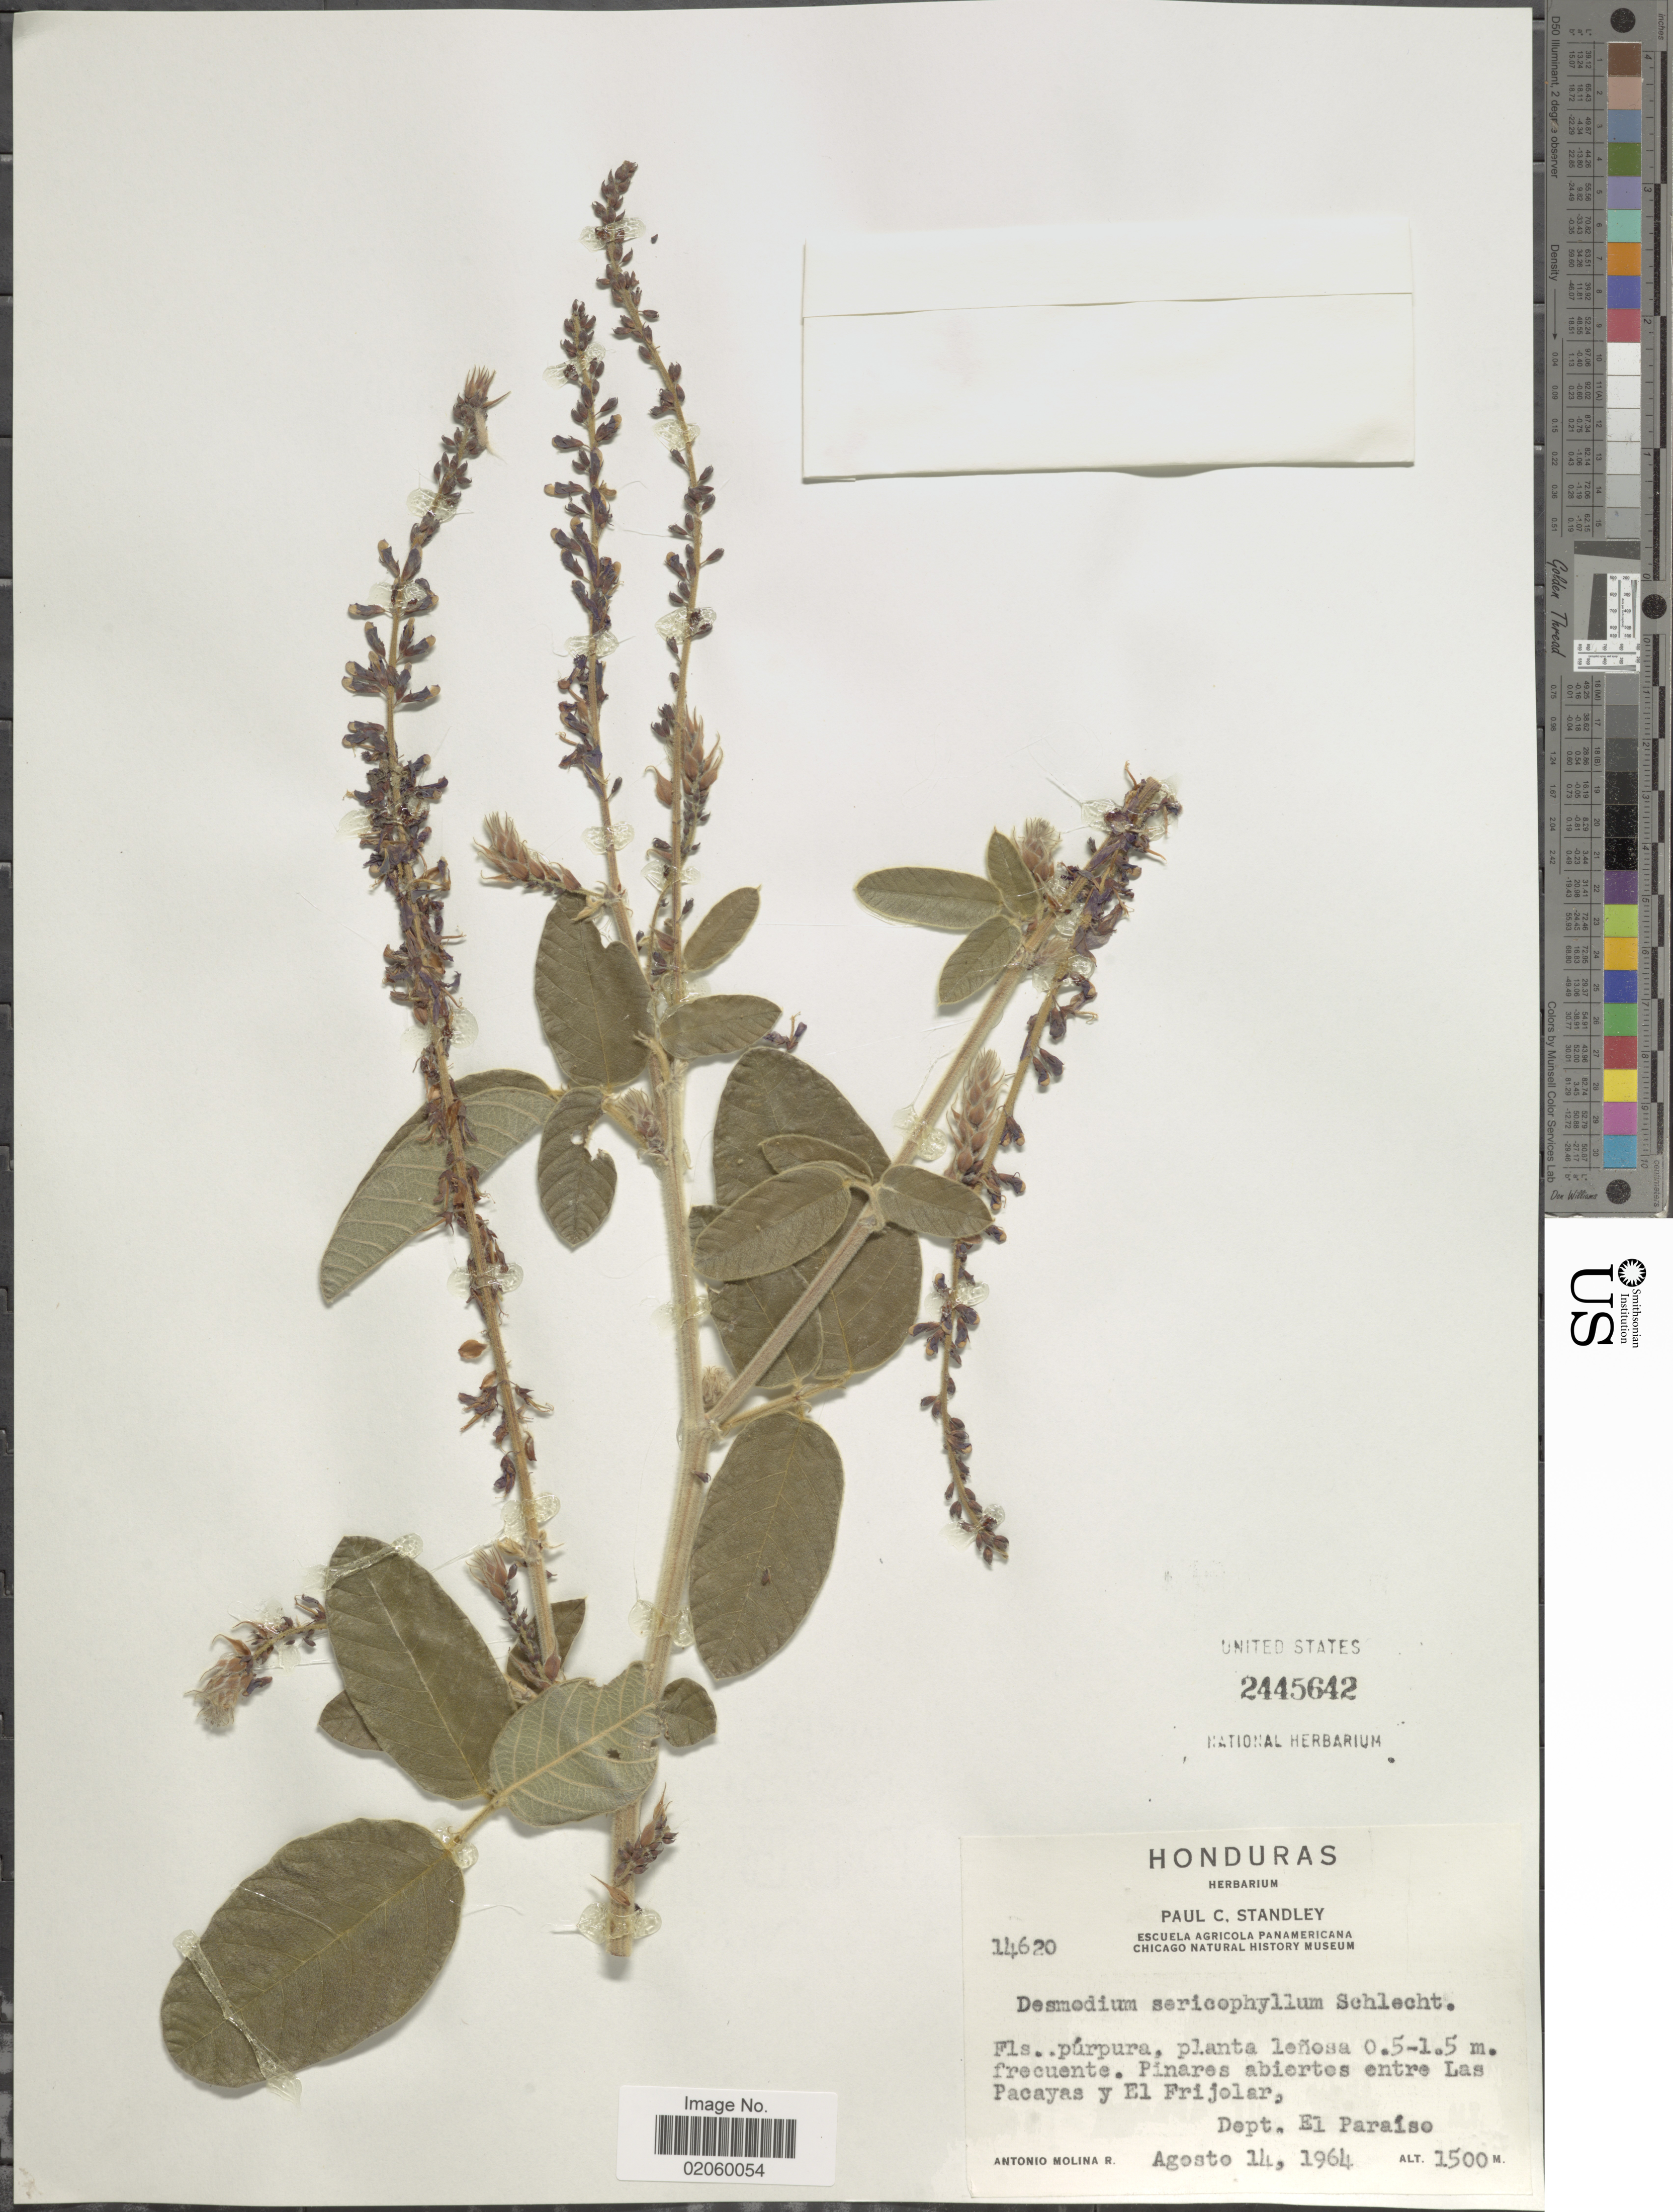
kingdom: Plantae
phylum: Tracheophyta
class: Magnoliopsida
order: Fabales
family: Fabaceae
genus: Desmodium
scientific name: Desmodium sericophyllum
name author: Schltdl.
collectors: A. Molina R.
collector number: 14620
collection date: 1964-08-14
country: Honduras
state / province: El Paraíso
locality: Pinares abiertos entre Las Pacayas y El Frijolar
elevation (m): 1500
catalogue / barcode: US 2445642